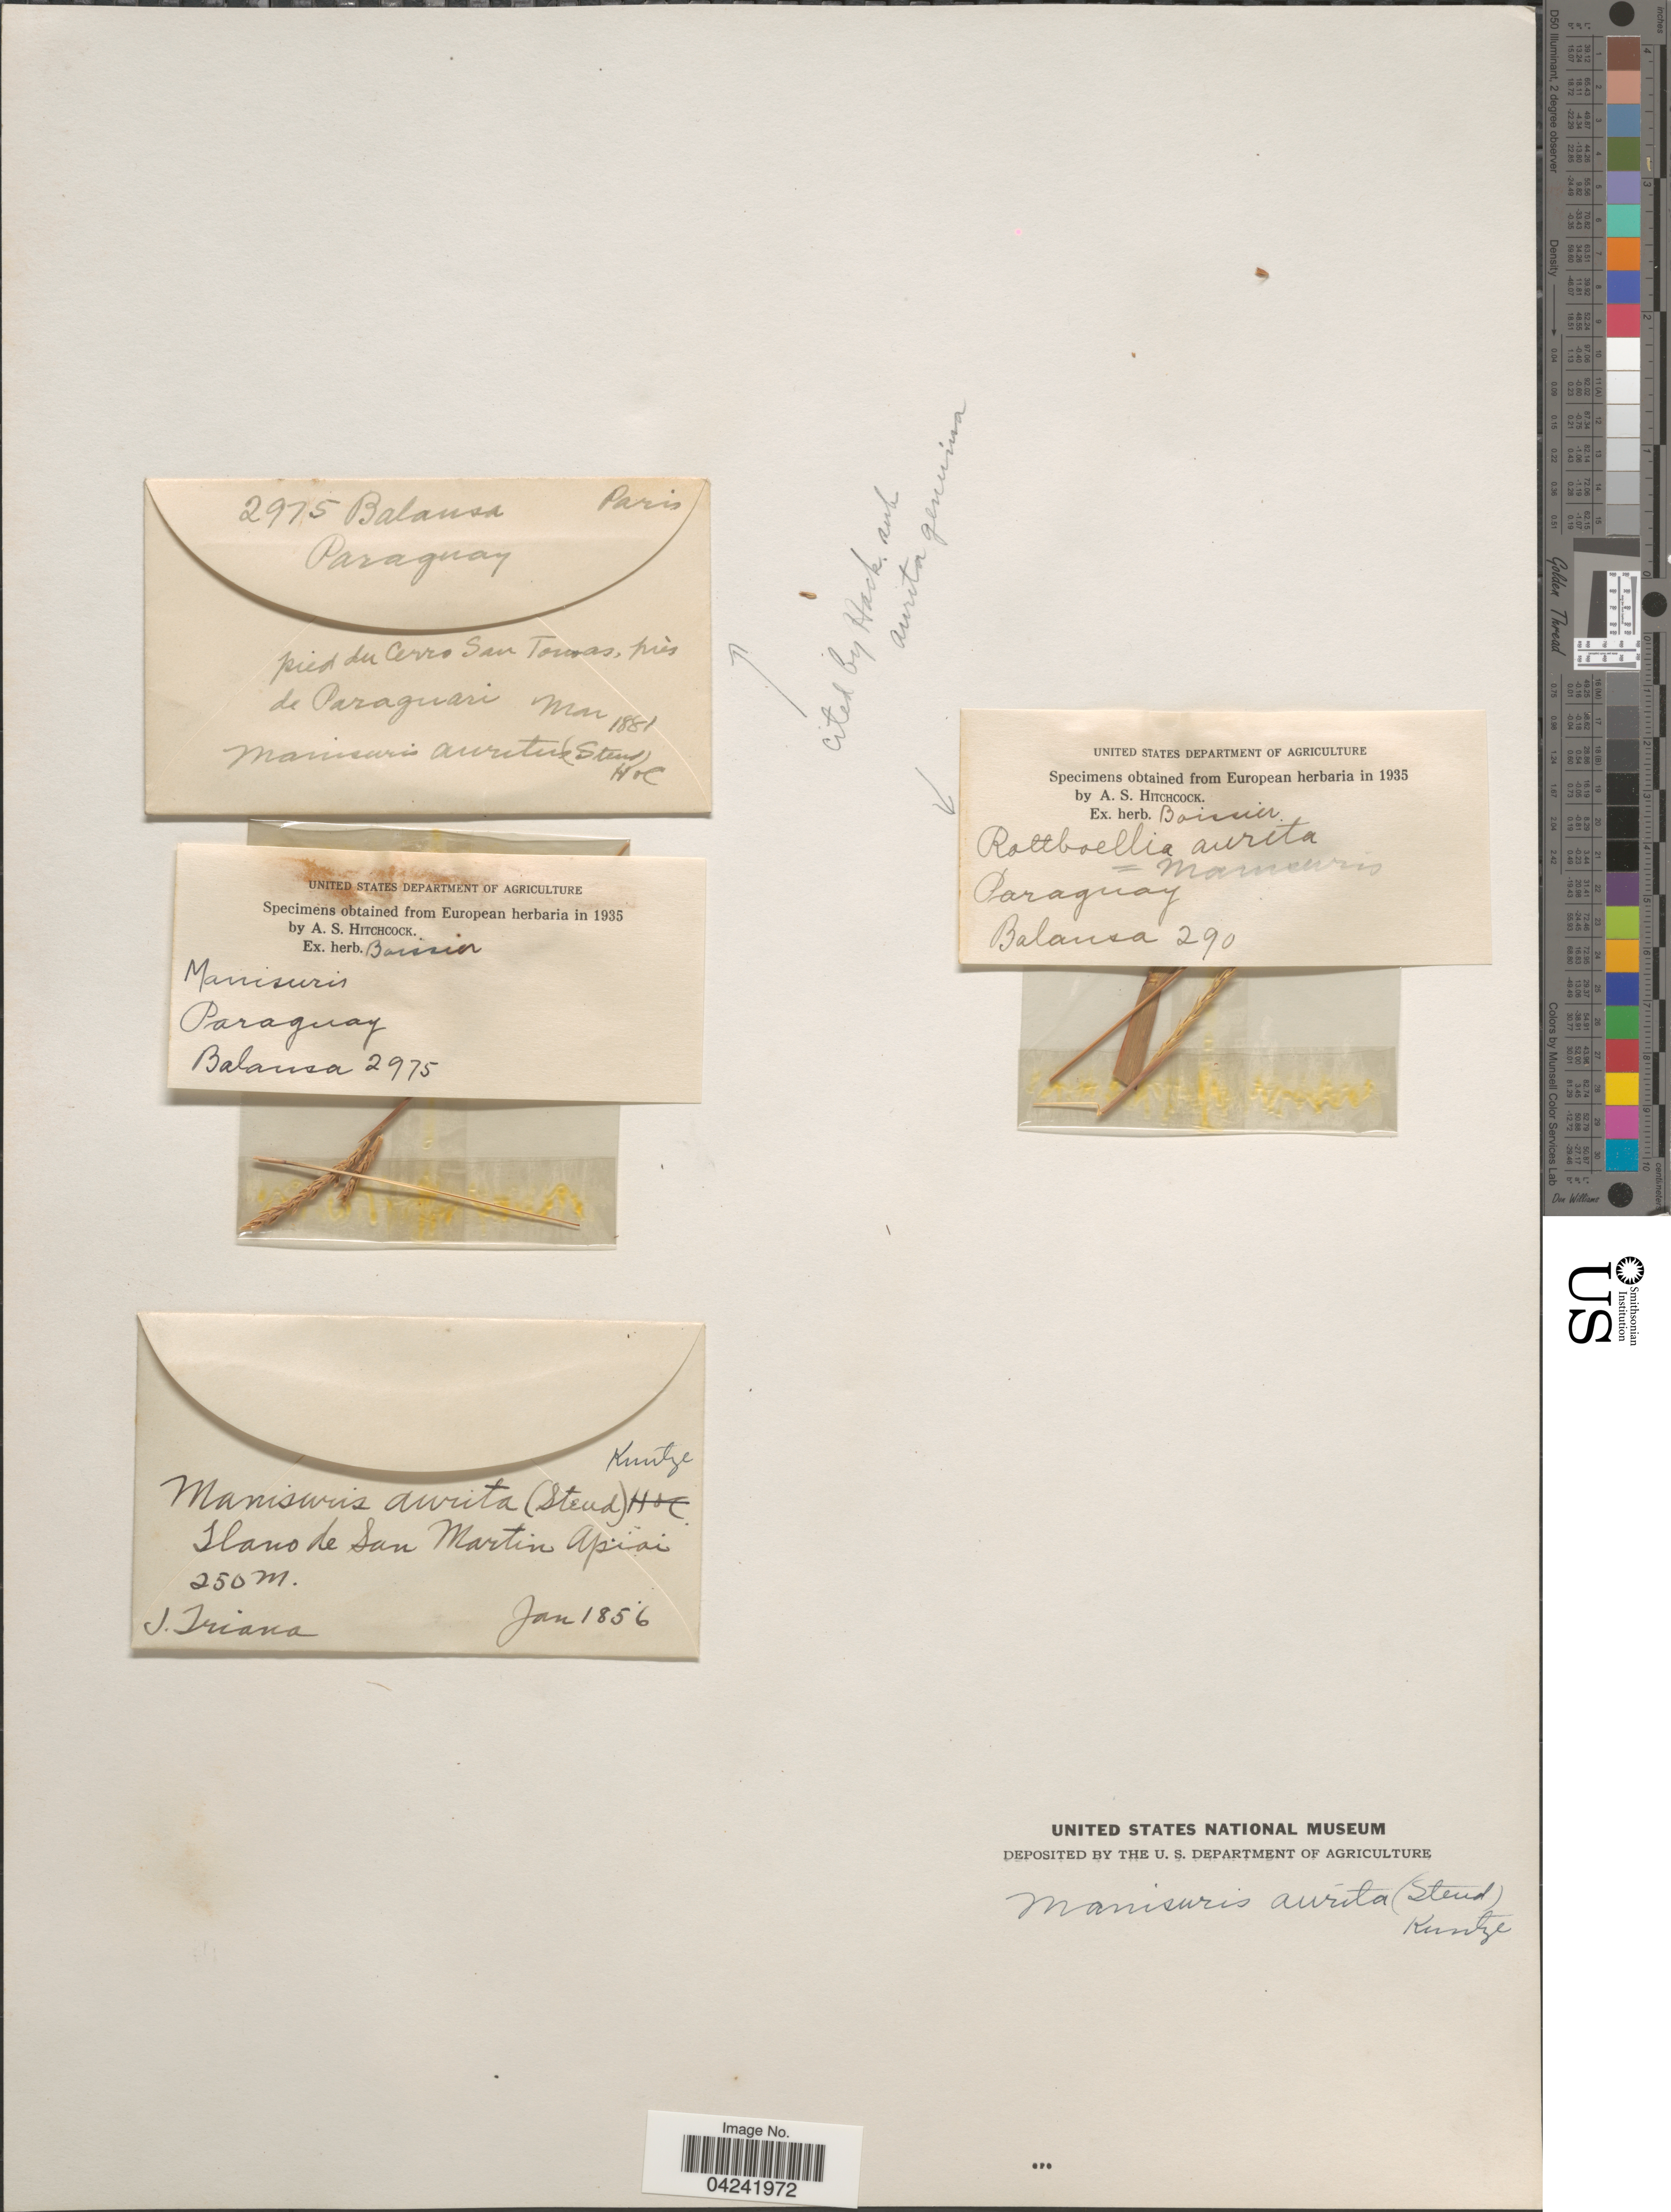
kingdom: Plantae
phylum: Tracheophyta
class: Liliopsida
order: Poales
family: Poaceae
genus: Mnesithea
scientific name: Mnesithea aurita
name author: (Steud.) de Koning & Sosef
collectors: -. Balansa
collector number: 2975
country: Paraguay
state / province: Paraguari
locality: Pied du Cerro San Tomas, prés de Paraguari.